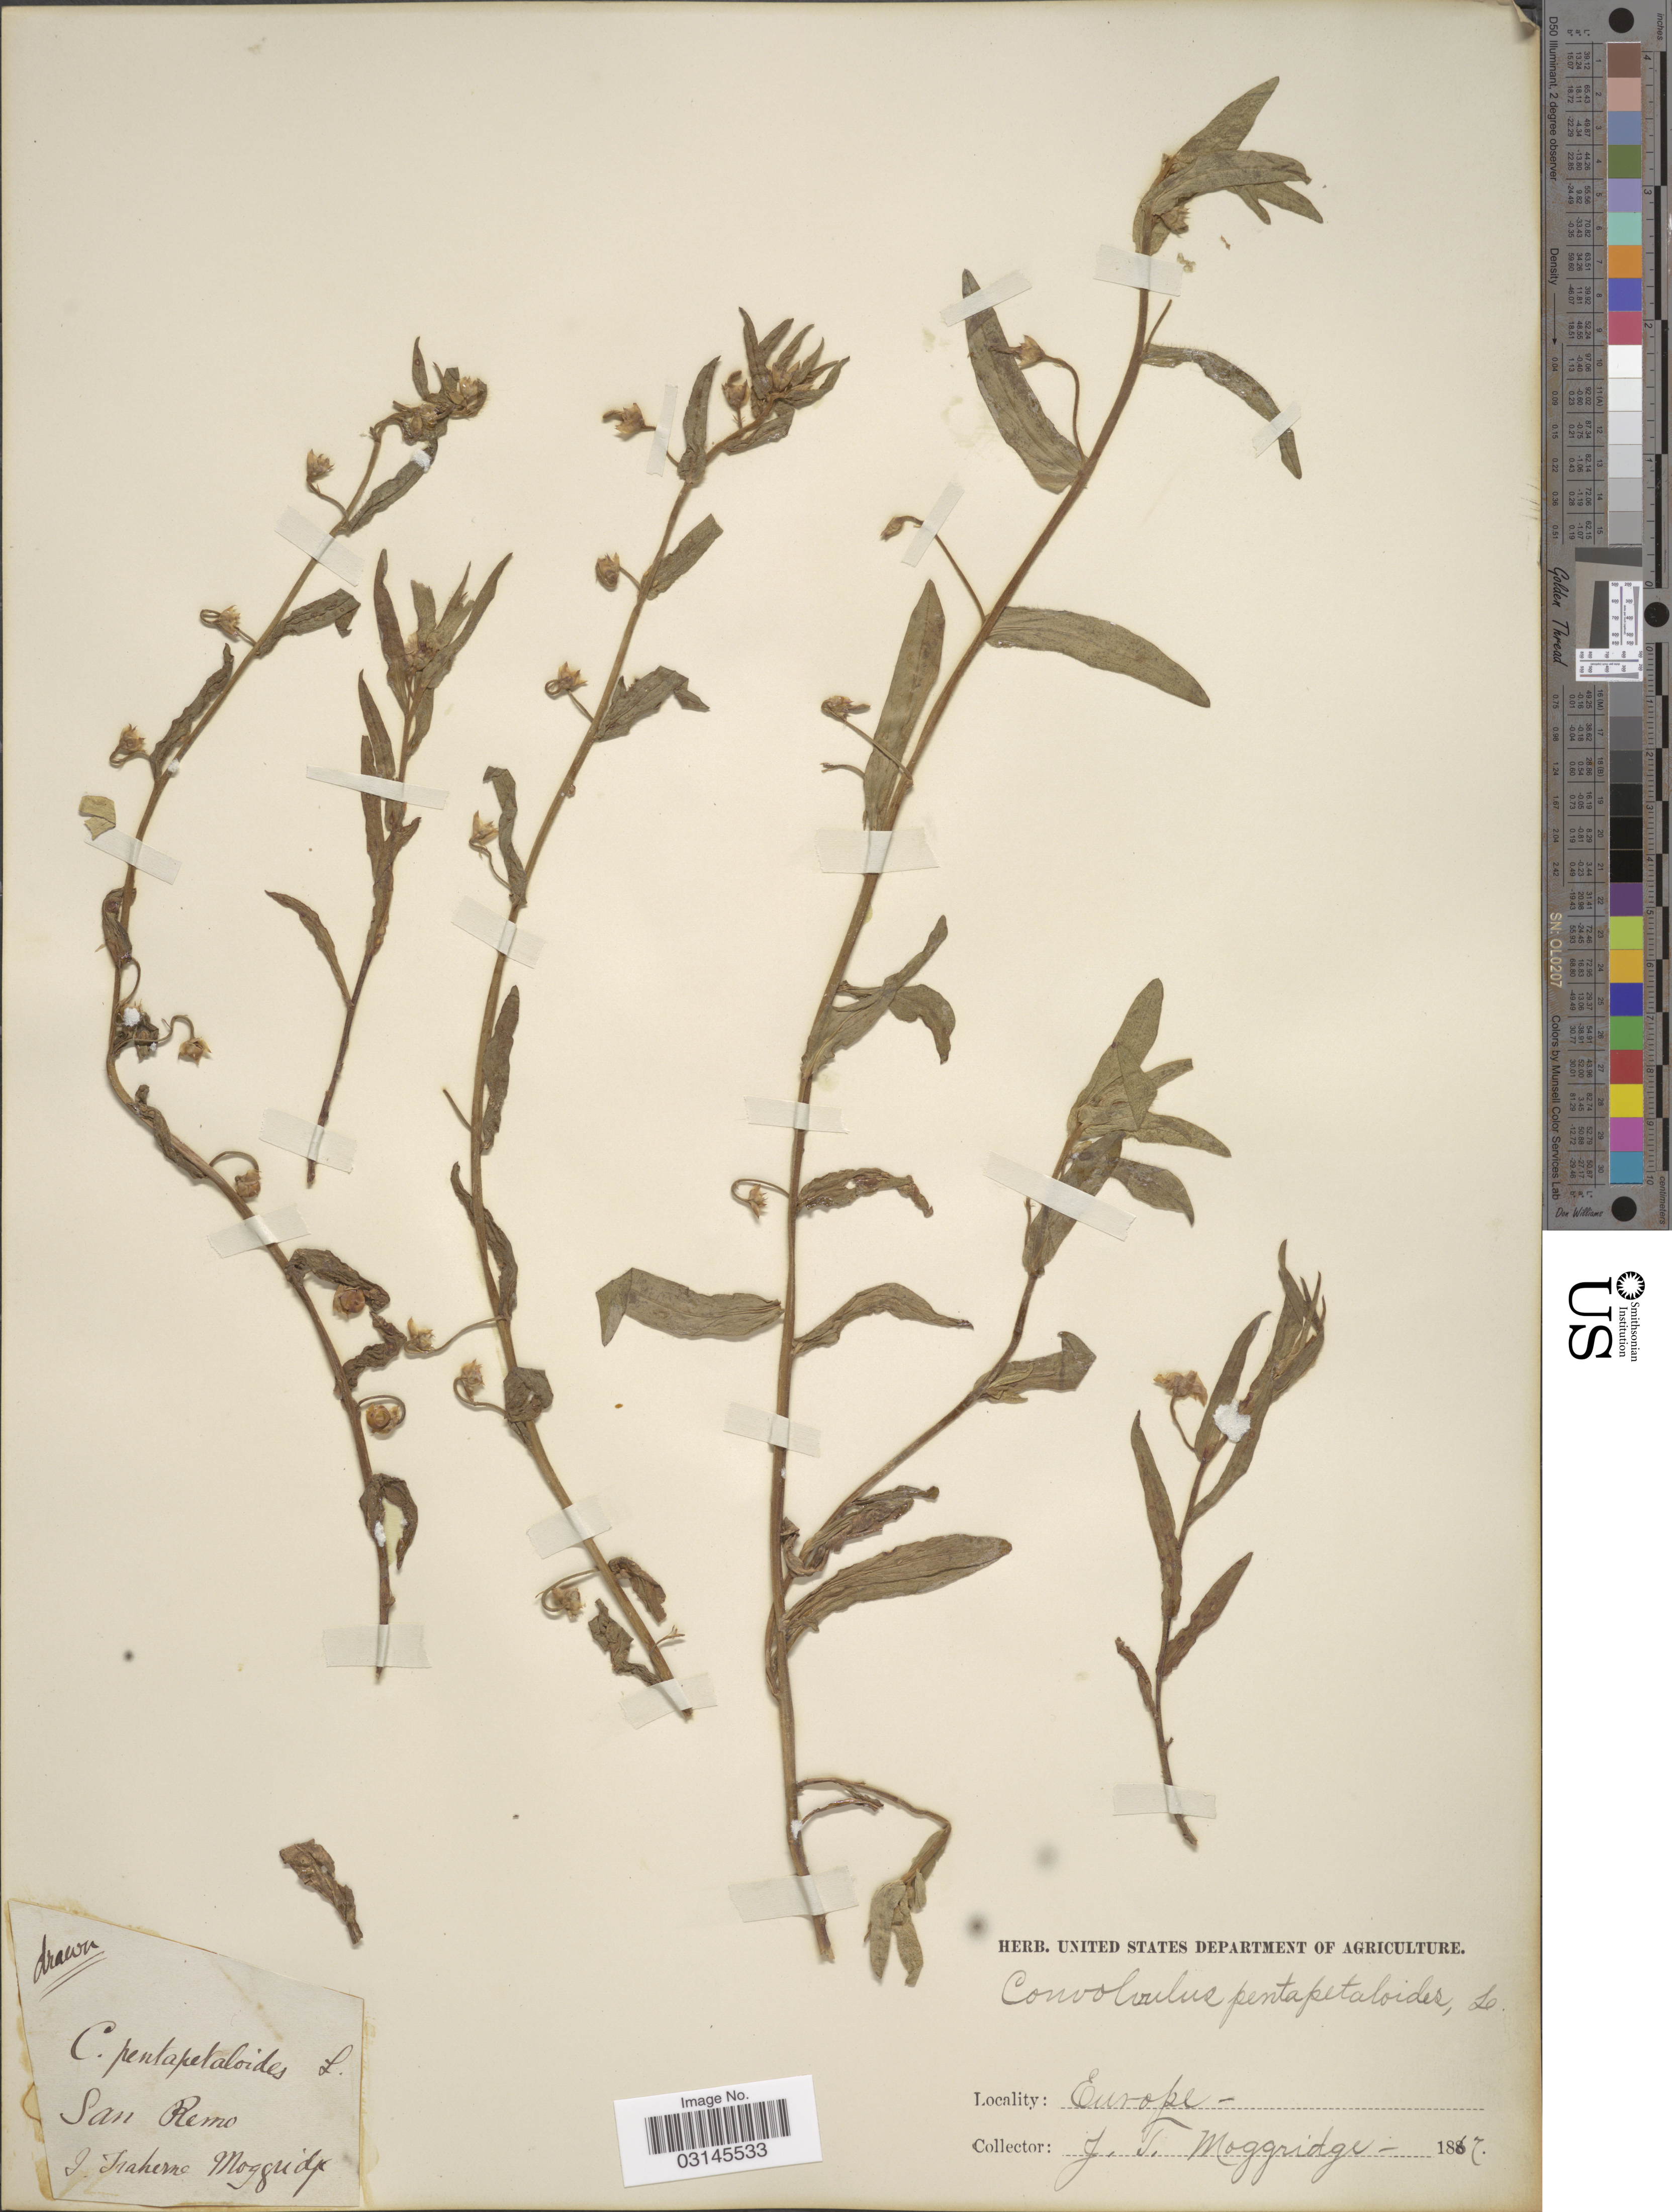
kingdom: Plantae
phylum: Tracheophyta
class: Magnoliopsida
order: Solanales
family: Convolvulaceae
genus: Convolvulus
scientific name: Convolvulus pentapetaloides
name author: L.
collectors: J. T. Moggridge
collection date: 1867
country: Italy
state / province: Liguria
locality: Europe. San Remo.